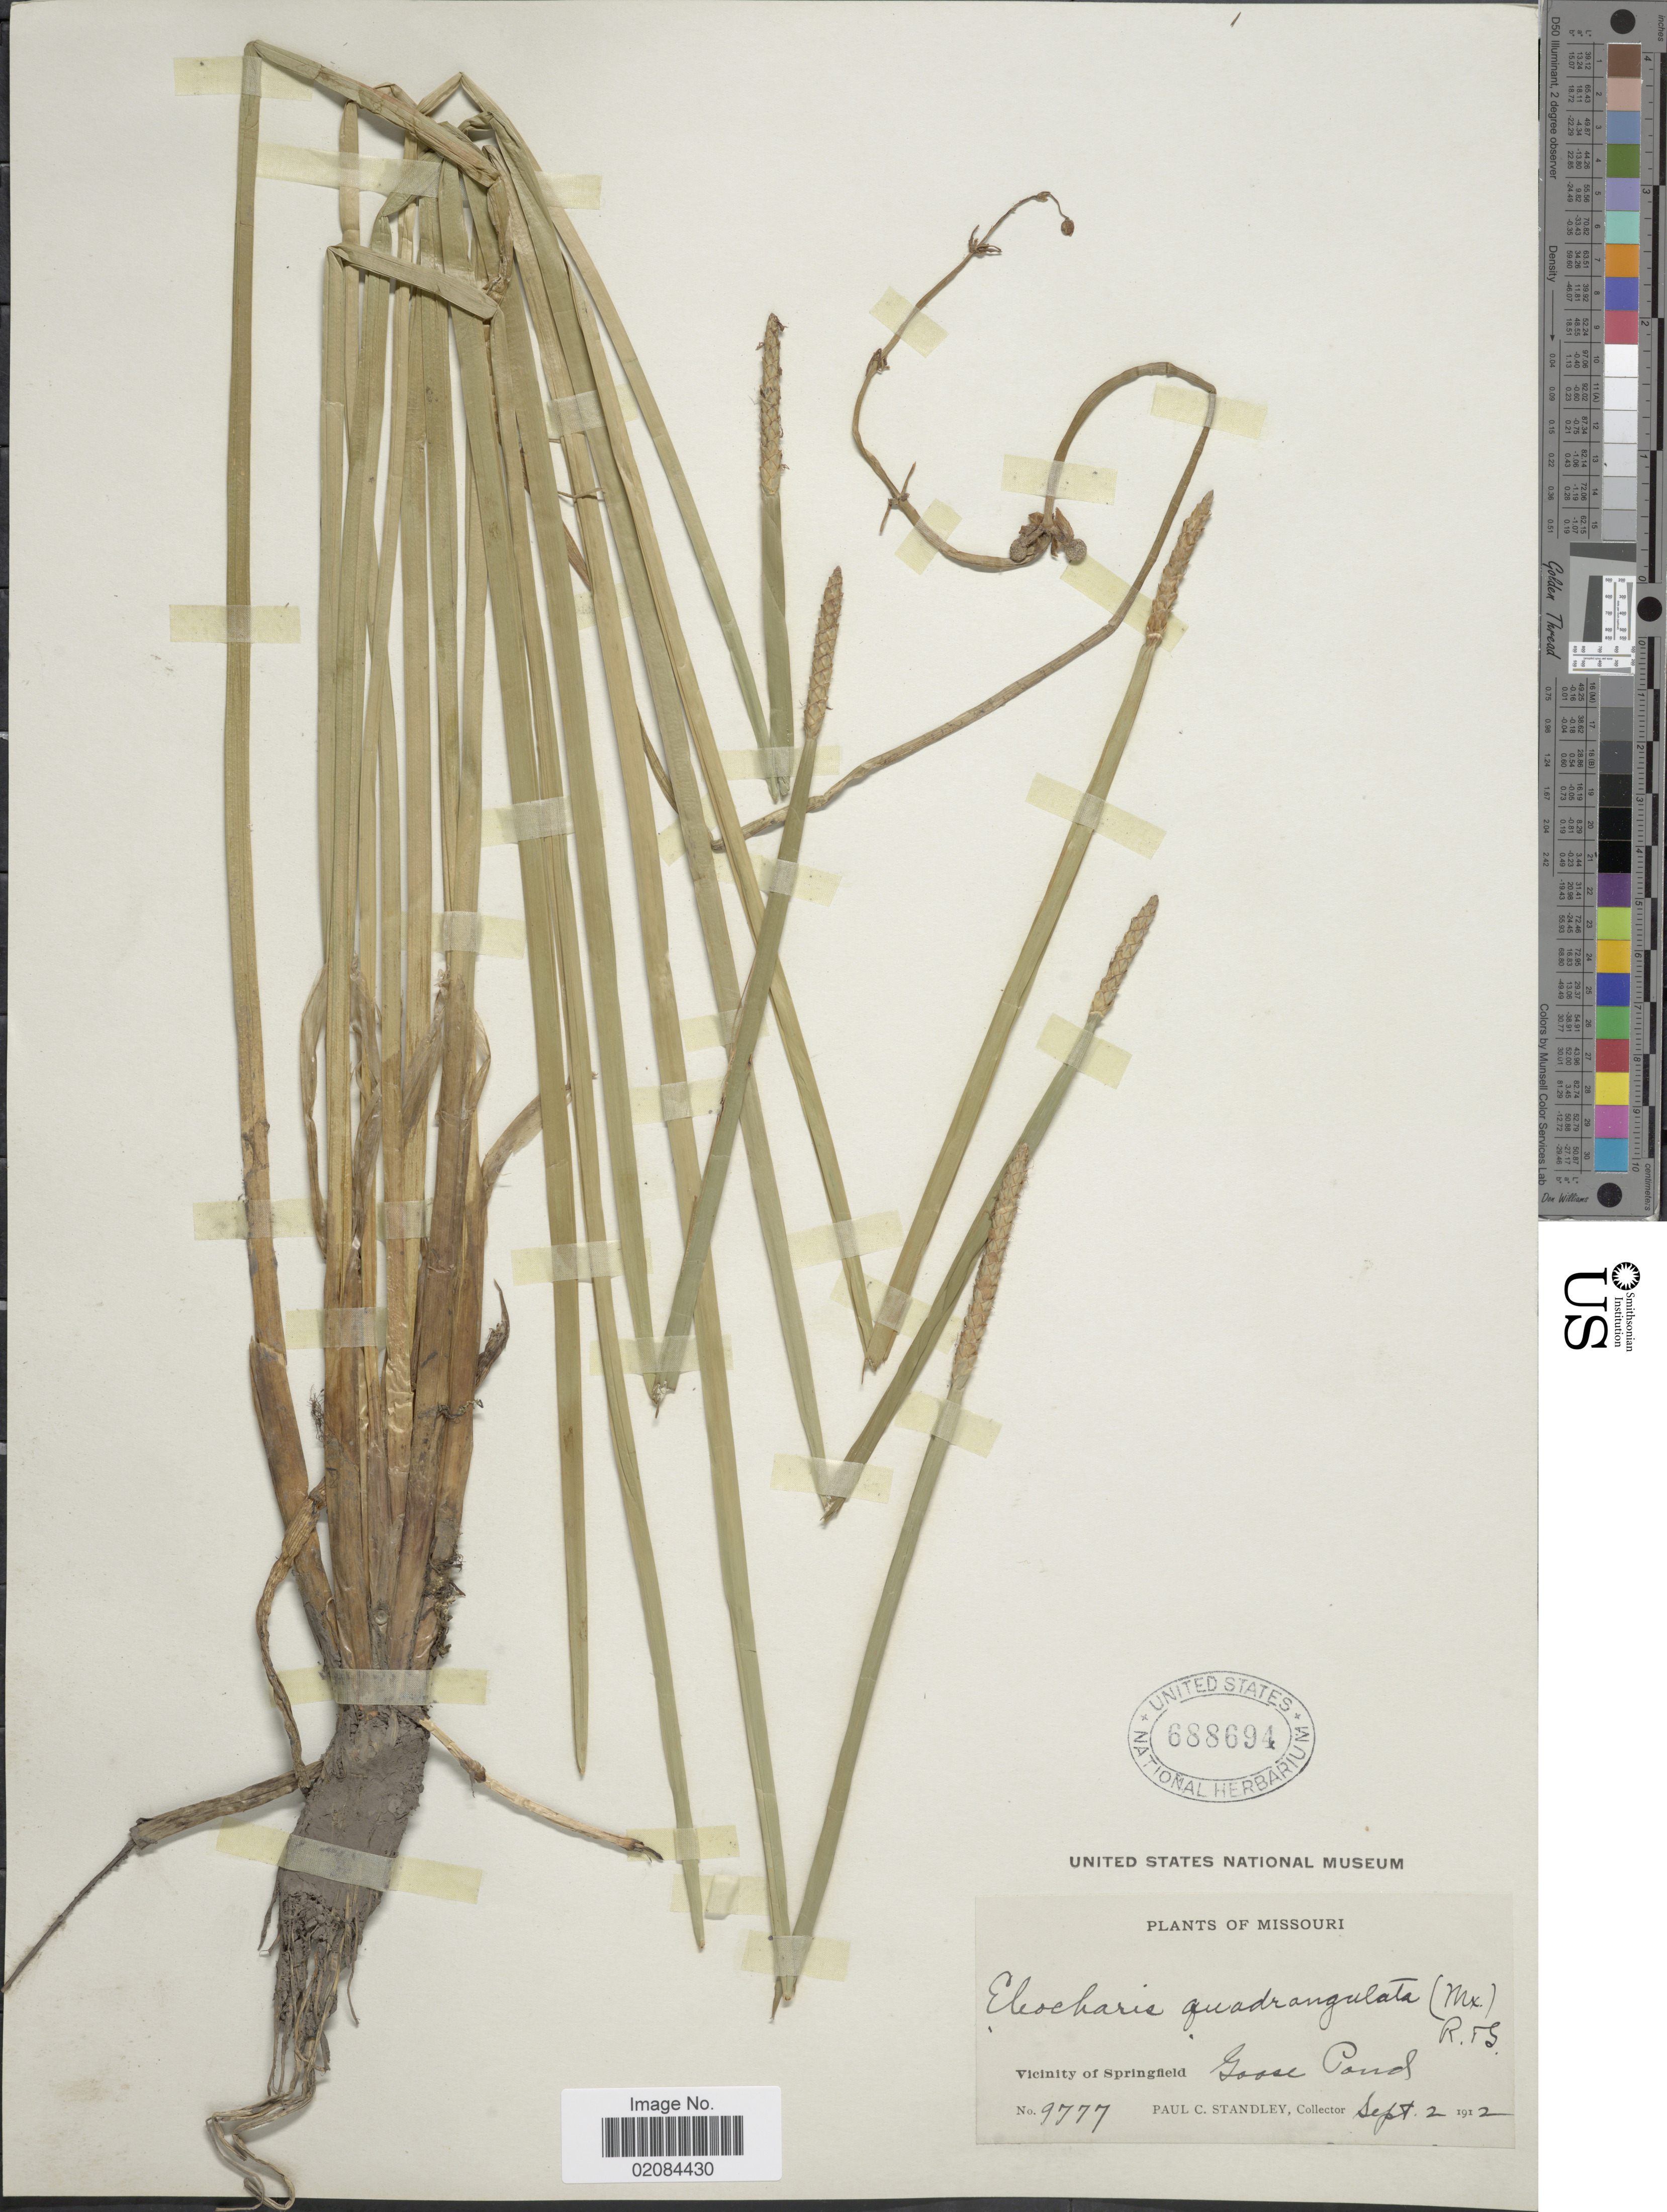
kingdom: Plantae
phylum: Tracheophyta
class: Liliopsida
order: Poales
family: Cyperaceae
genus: Eleocharis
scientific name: Eleocharis quadrangulata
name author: (Michx.) Roem. & Schult.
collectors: P. C. Standley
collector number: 9777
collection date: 1912-09-02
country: United States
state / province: Missouri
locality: Vicinity of Springfield, Goose Pond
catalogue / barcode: US 688694